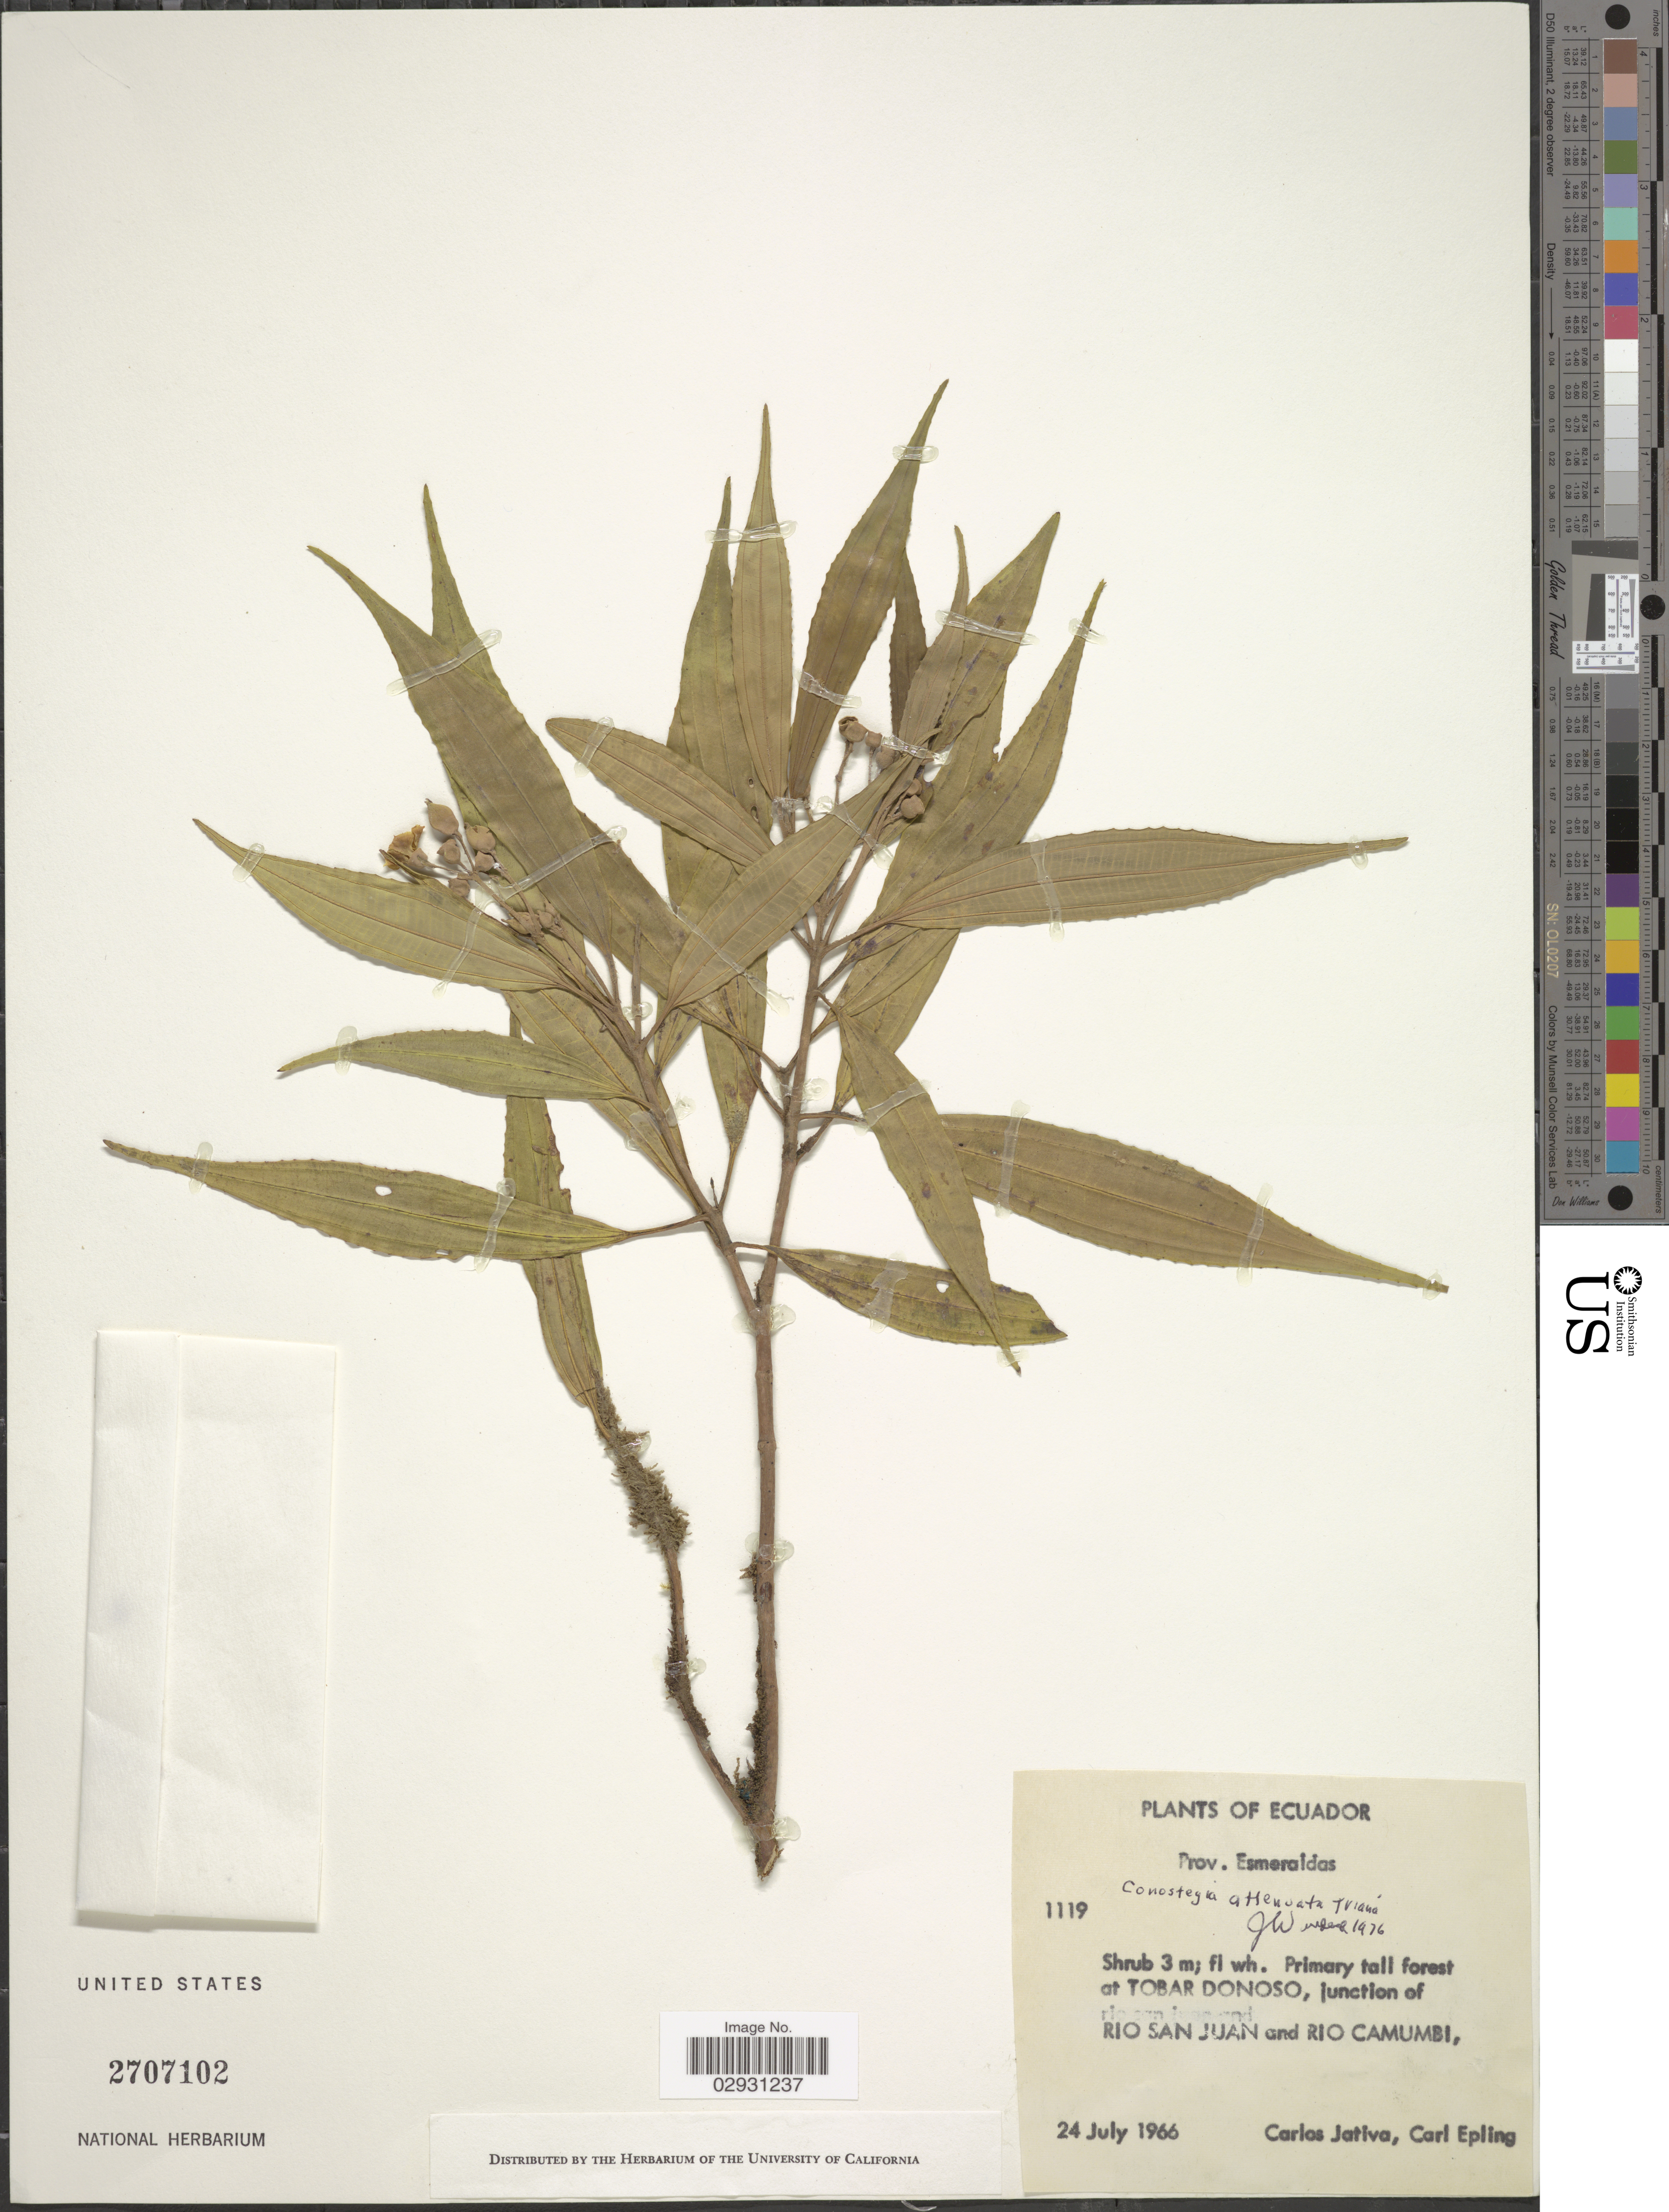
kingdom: Plantae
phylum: Tracheophyta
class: Magnoliopsida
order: Myrtales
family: Melastomataceae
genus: Conostegia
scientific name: Conostegia attenuata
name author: Triana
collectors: C. D. Játiva & C. C. Epling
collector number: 1119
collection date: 1966-07-24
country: Ecuador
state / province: Esmeraldas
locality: Tobar Donoso, junction of Rio San Juan and Rio Camumbi.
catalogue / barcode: US 2707102